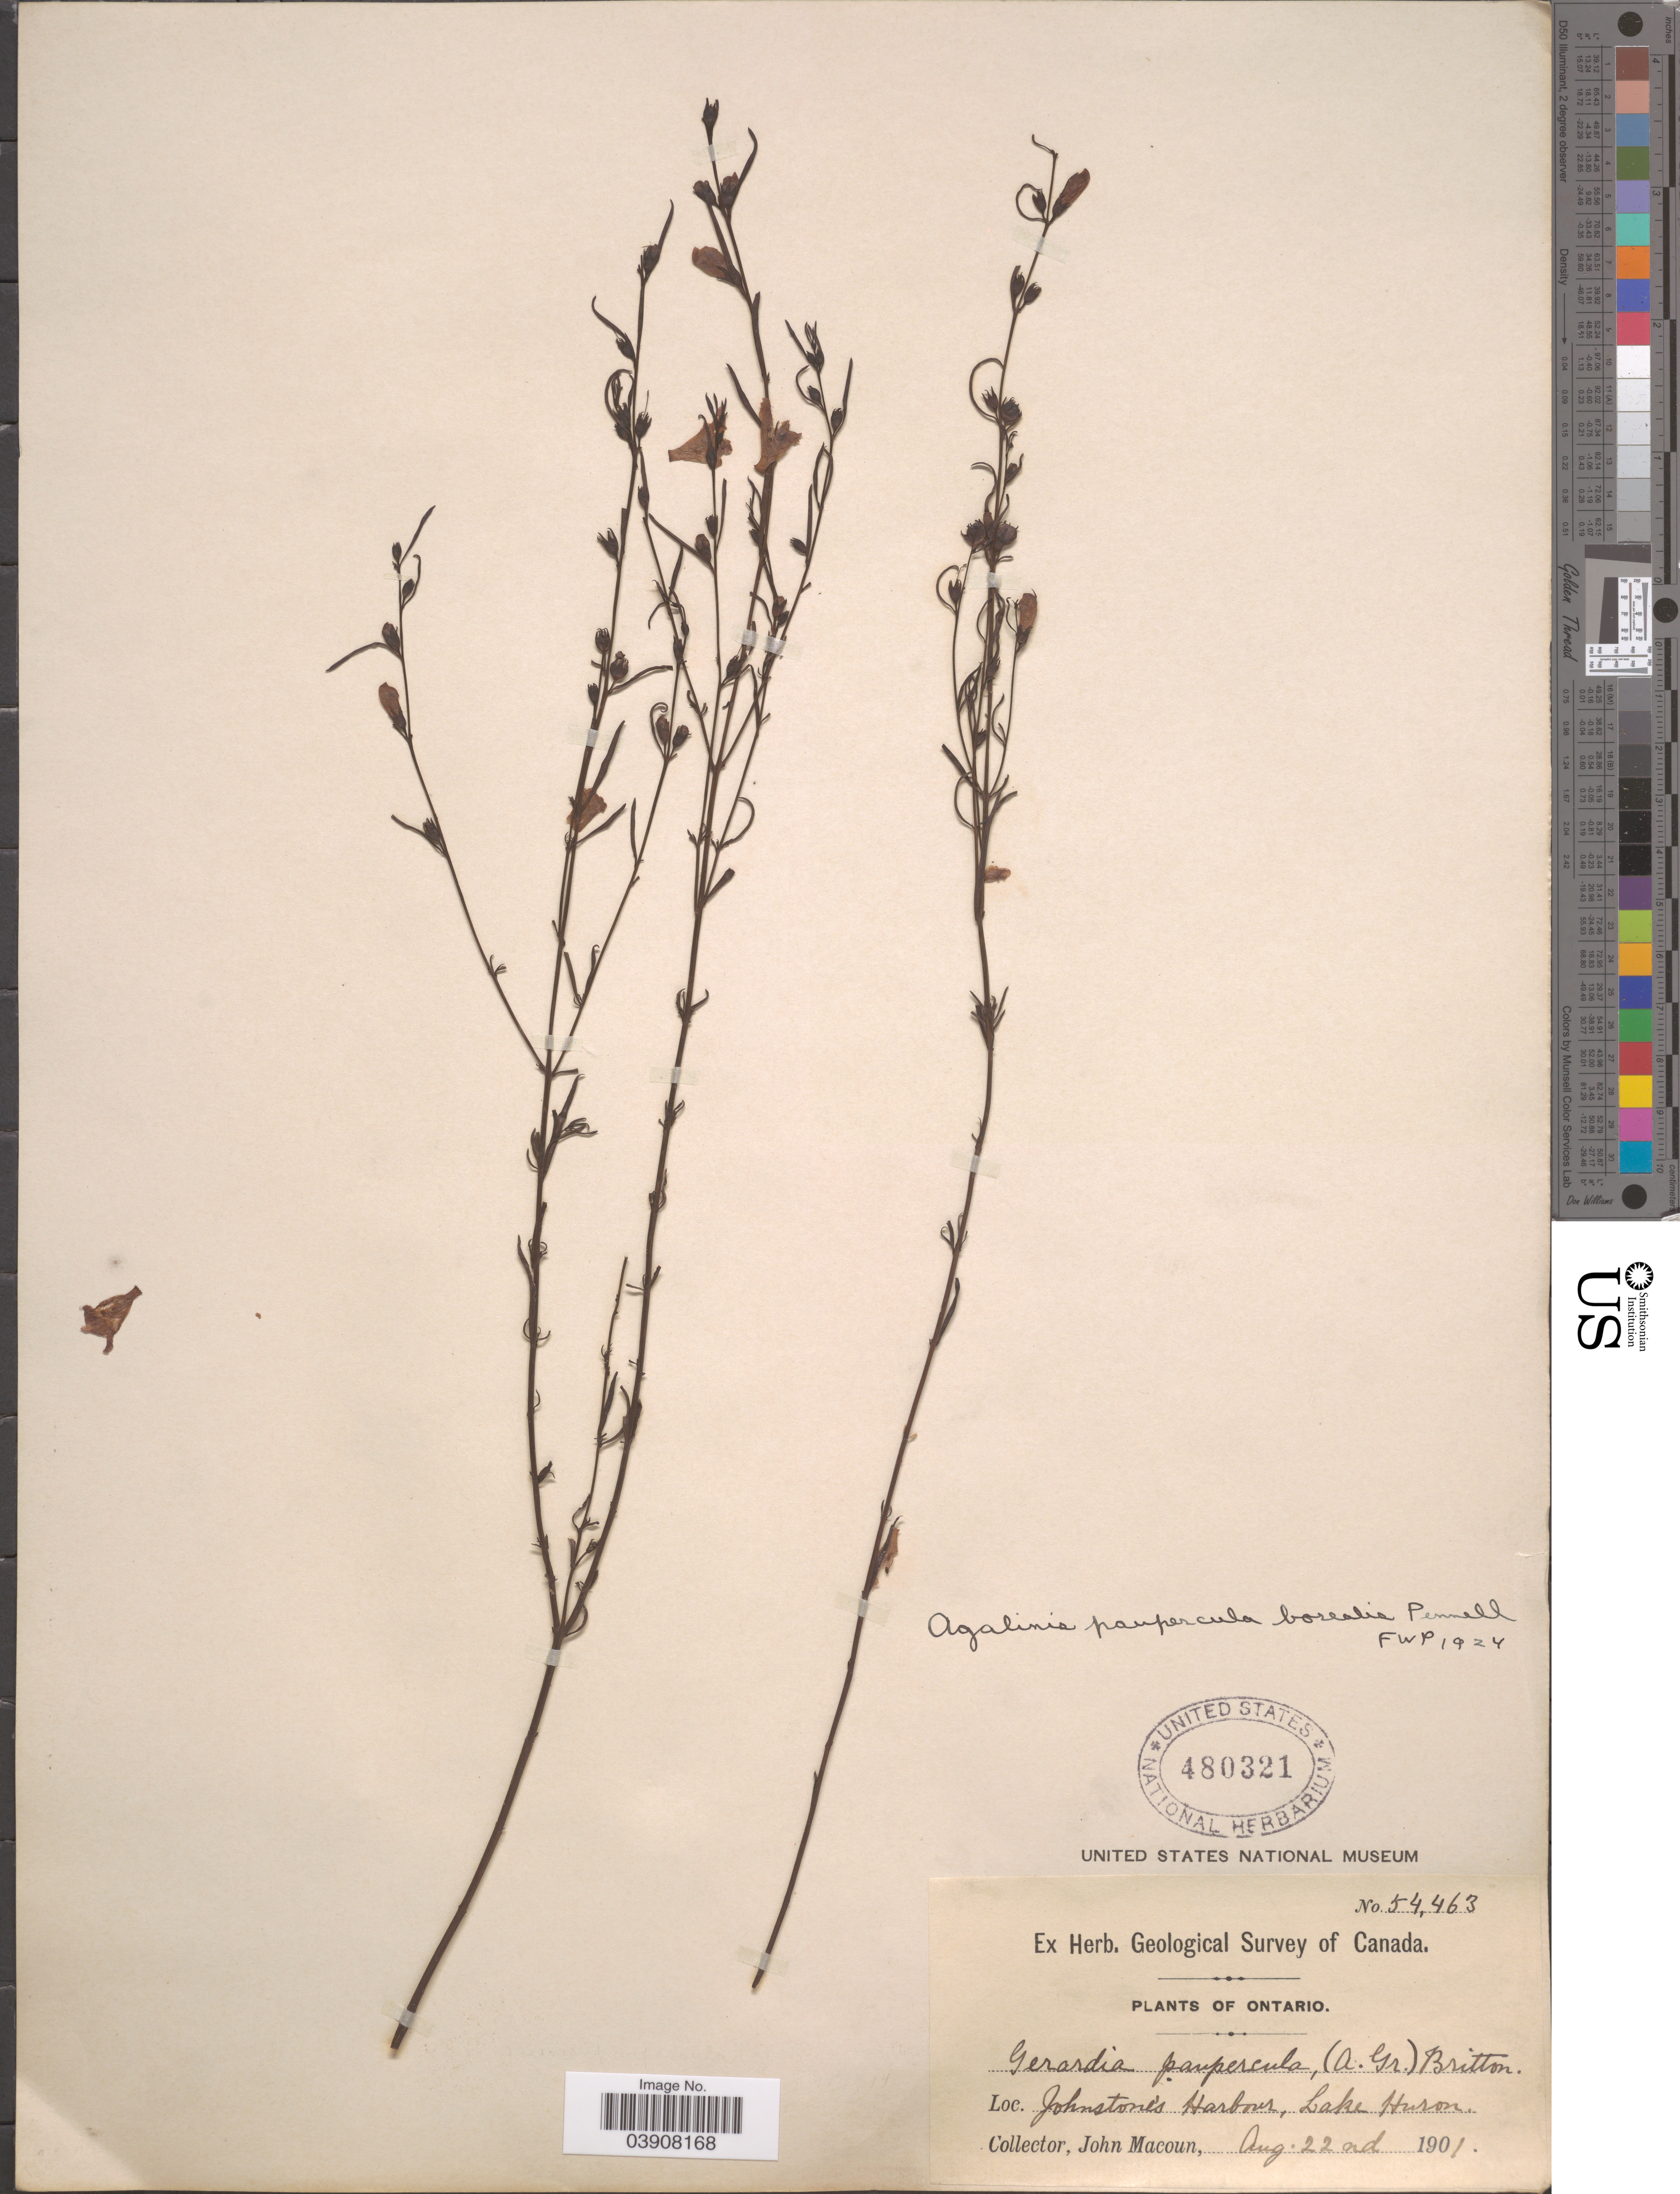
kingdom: Plantae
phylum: Tracheophyta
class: Magnoliopsida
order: Lamiales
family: Orobanchaceae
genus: Agalinis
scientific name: Agalinis paupercula var. borealis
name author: Pennell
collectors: J. Macoun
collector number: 54463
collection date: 1901-08-22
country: Canada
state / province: Ontario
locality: Johnstone's Harbour, Lake Huron.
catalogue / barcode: US 480321